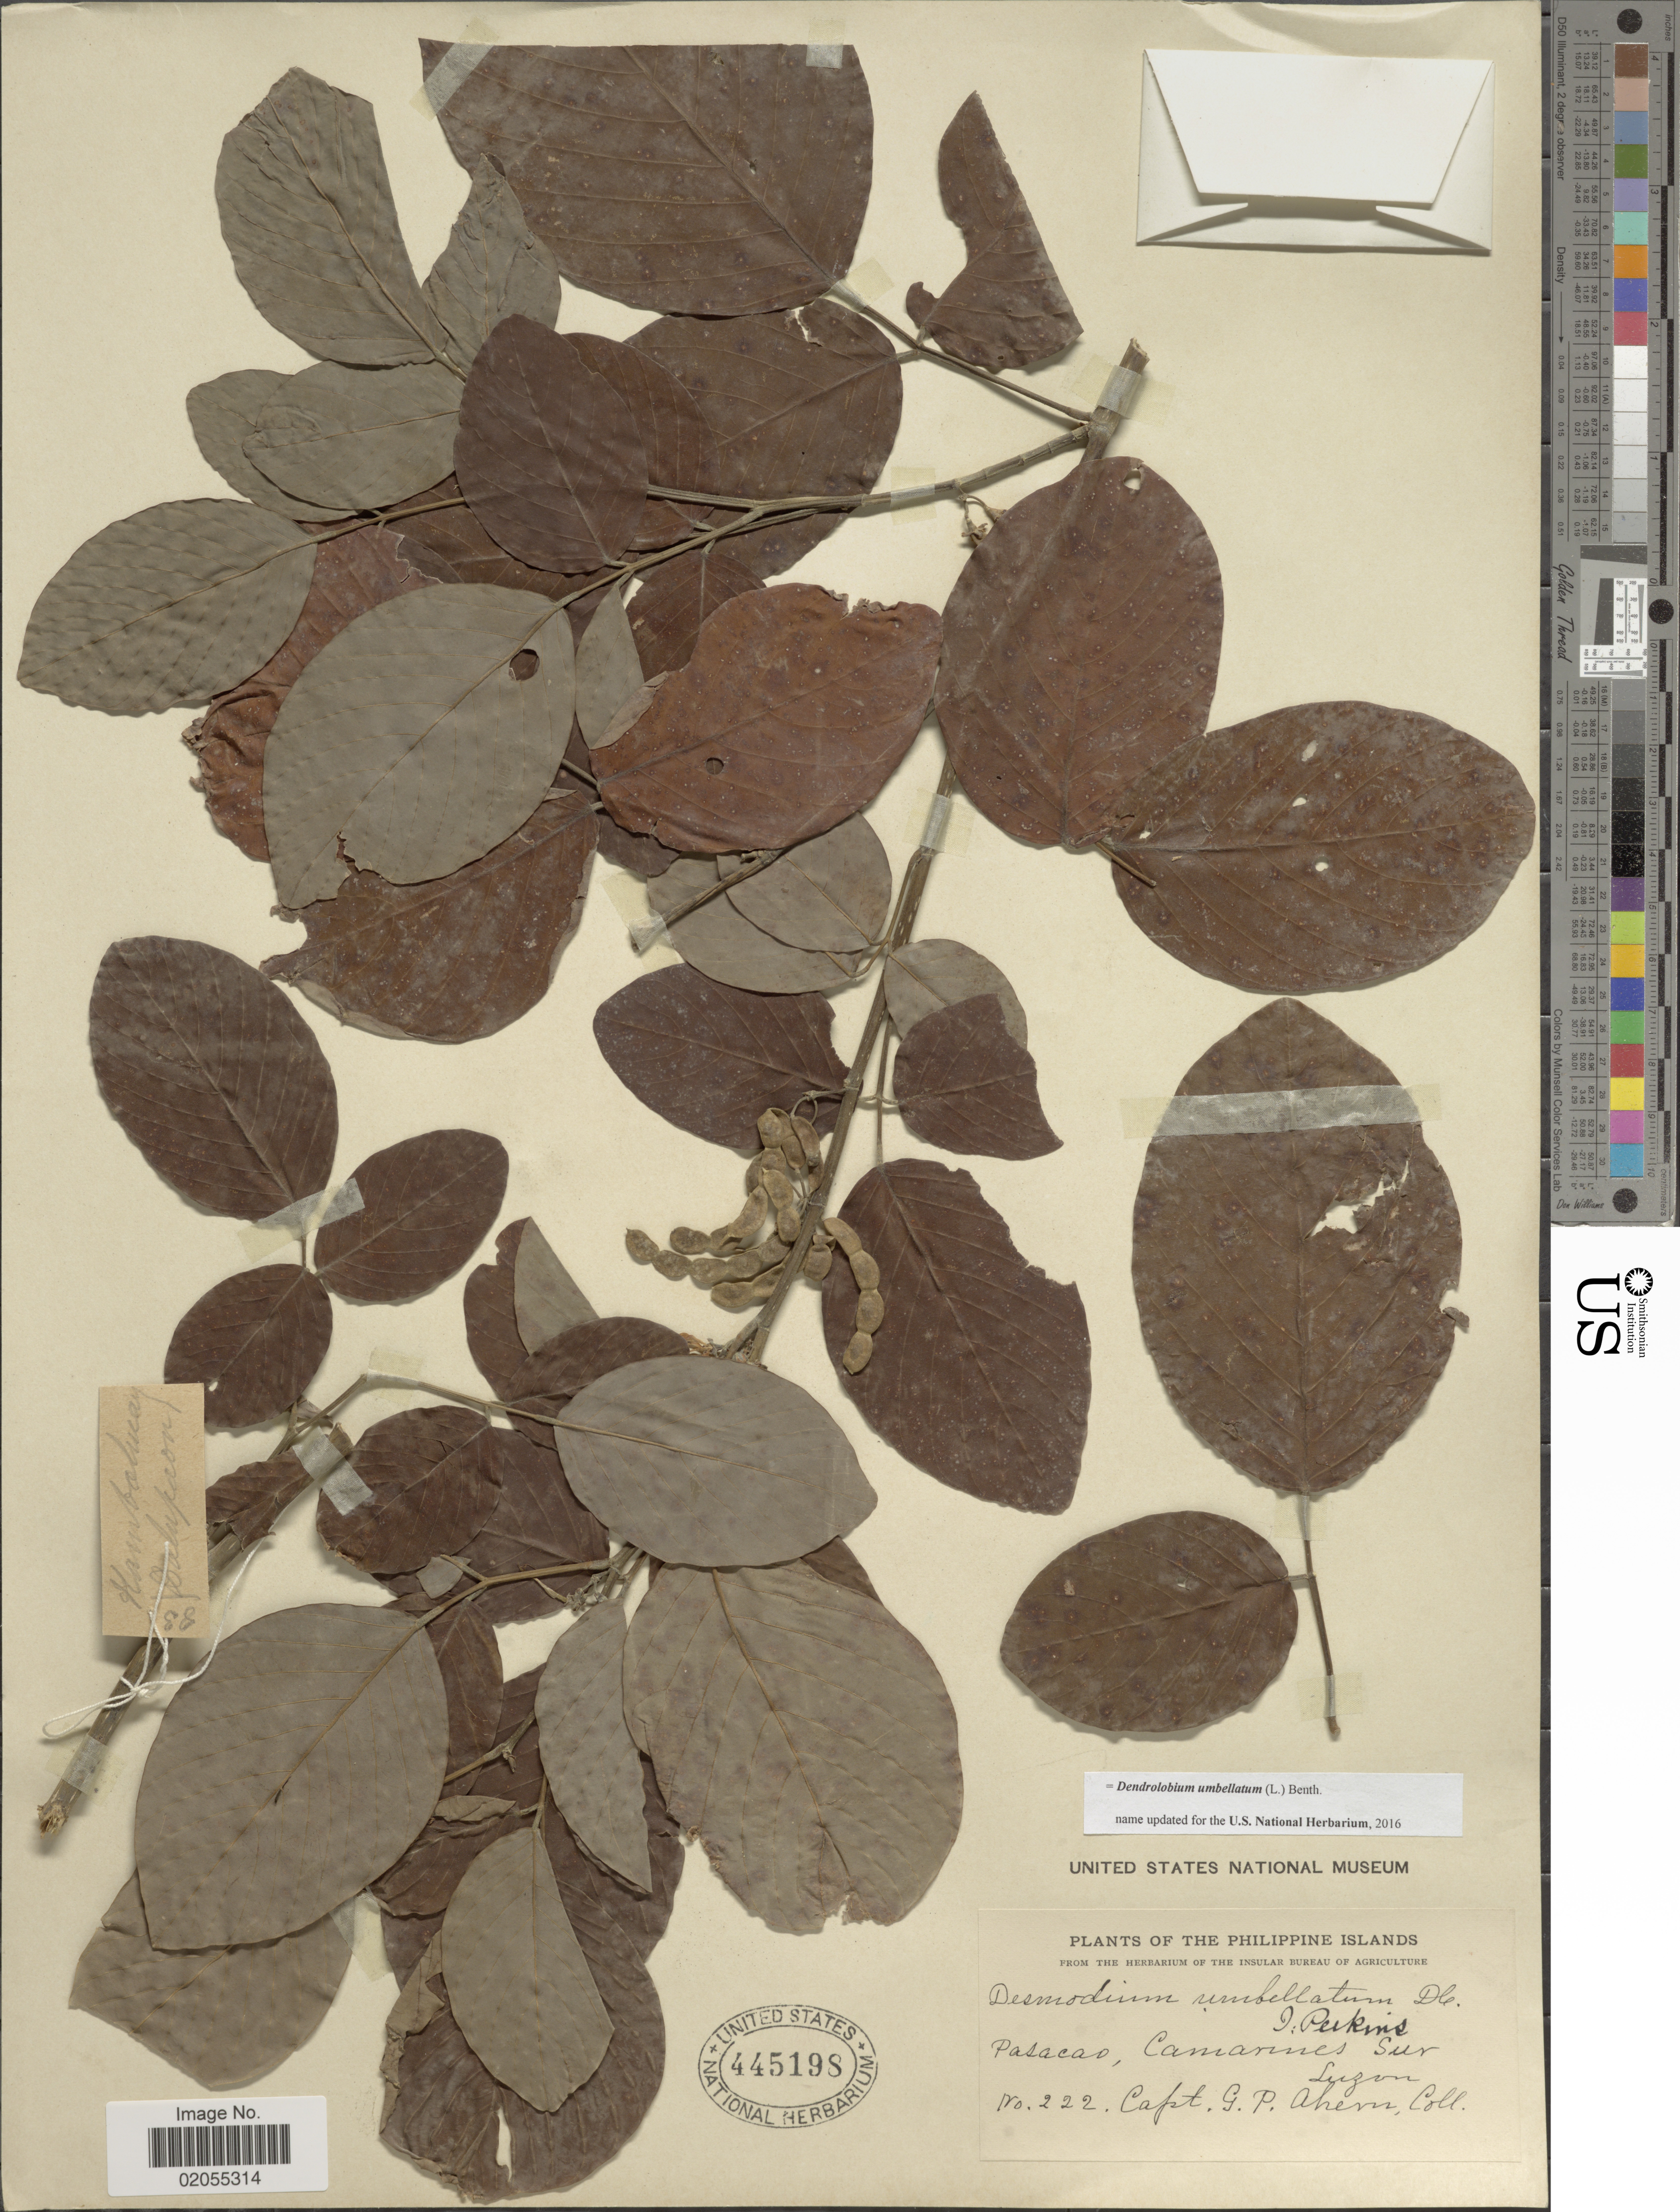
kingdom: Plantae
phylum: Tracheophyta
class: Magnoliopsida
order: Fabales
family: Fabaceae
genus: Dendrolobium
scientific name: Dendrolobium umbellatum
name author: (L.) Benth.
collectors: G. Ahern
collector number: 222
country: Philippines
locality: Philippine Islands, Pasacao, Camarines Sur, Luzon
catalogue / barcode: US 445198